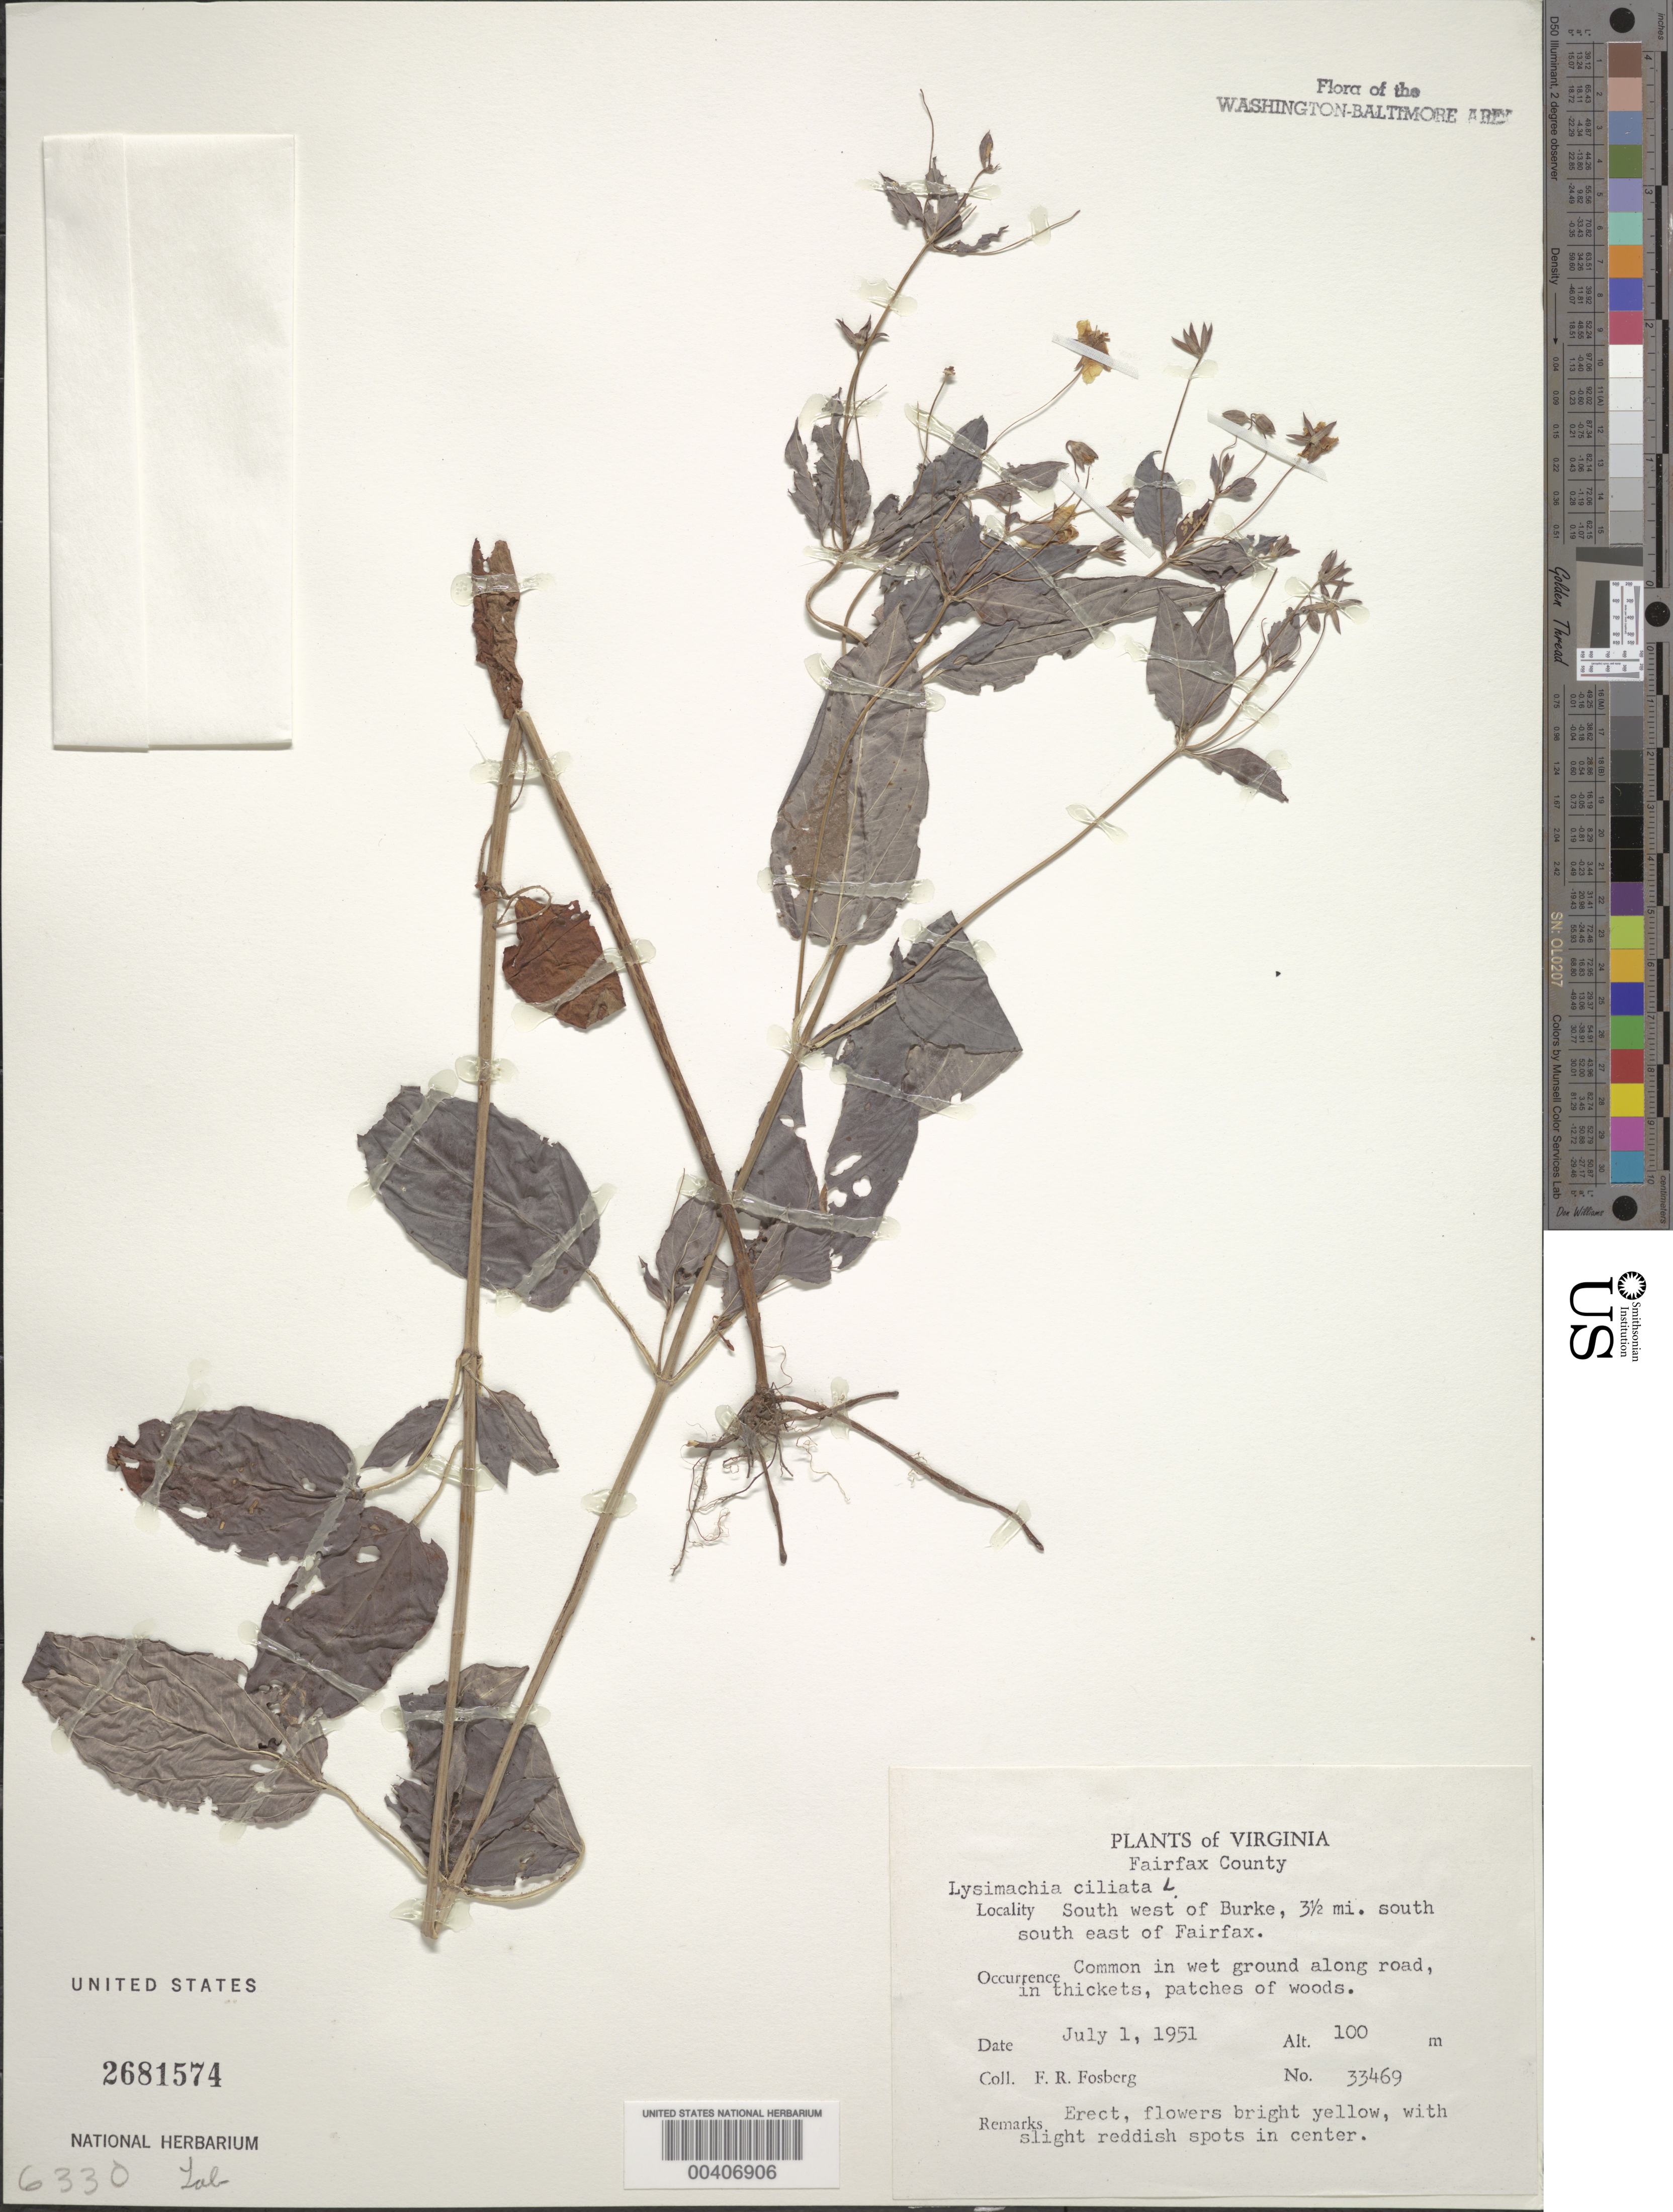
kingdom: Plantae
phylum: Tracheophyta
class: Magnoliopsida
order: Ericales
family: Primulaceae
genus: Lysimachia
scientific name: Lysimachia ciliata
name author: L.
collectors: F. R. Fosberg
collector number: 33569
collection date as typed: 01 Jul 1951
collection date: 1951-07-01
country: United States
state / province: Virginia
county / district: Fairfax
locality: SW of Burke, SSE of Fairfax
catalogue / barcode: US 2681574